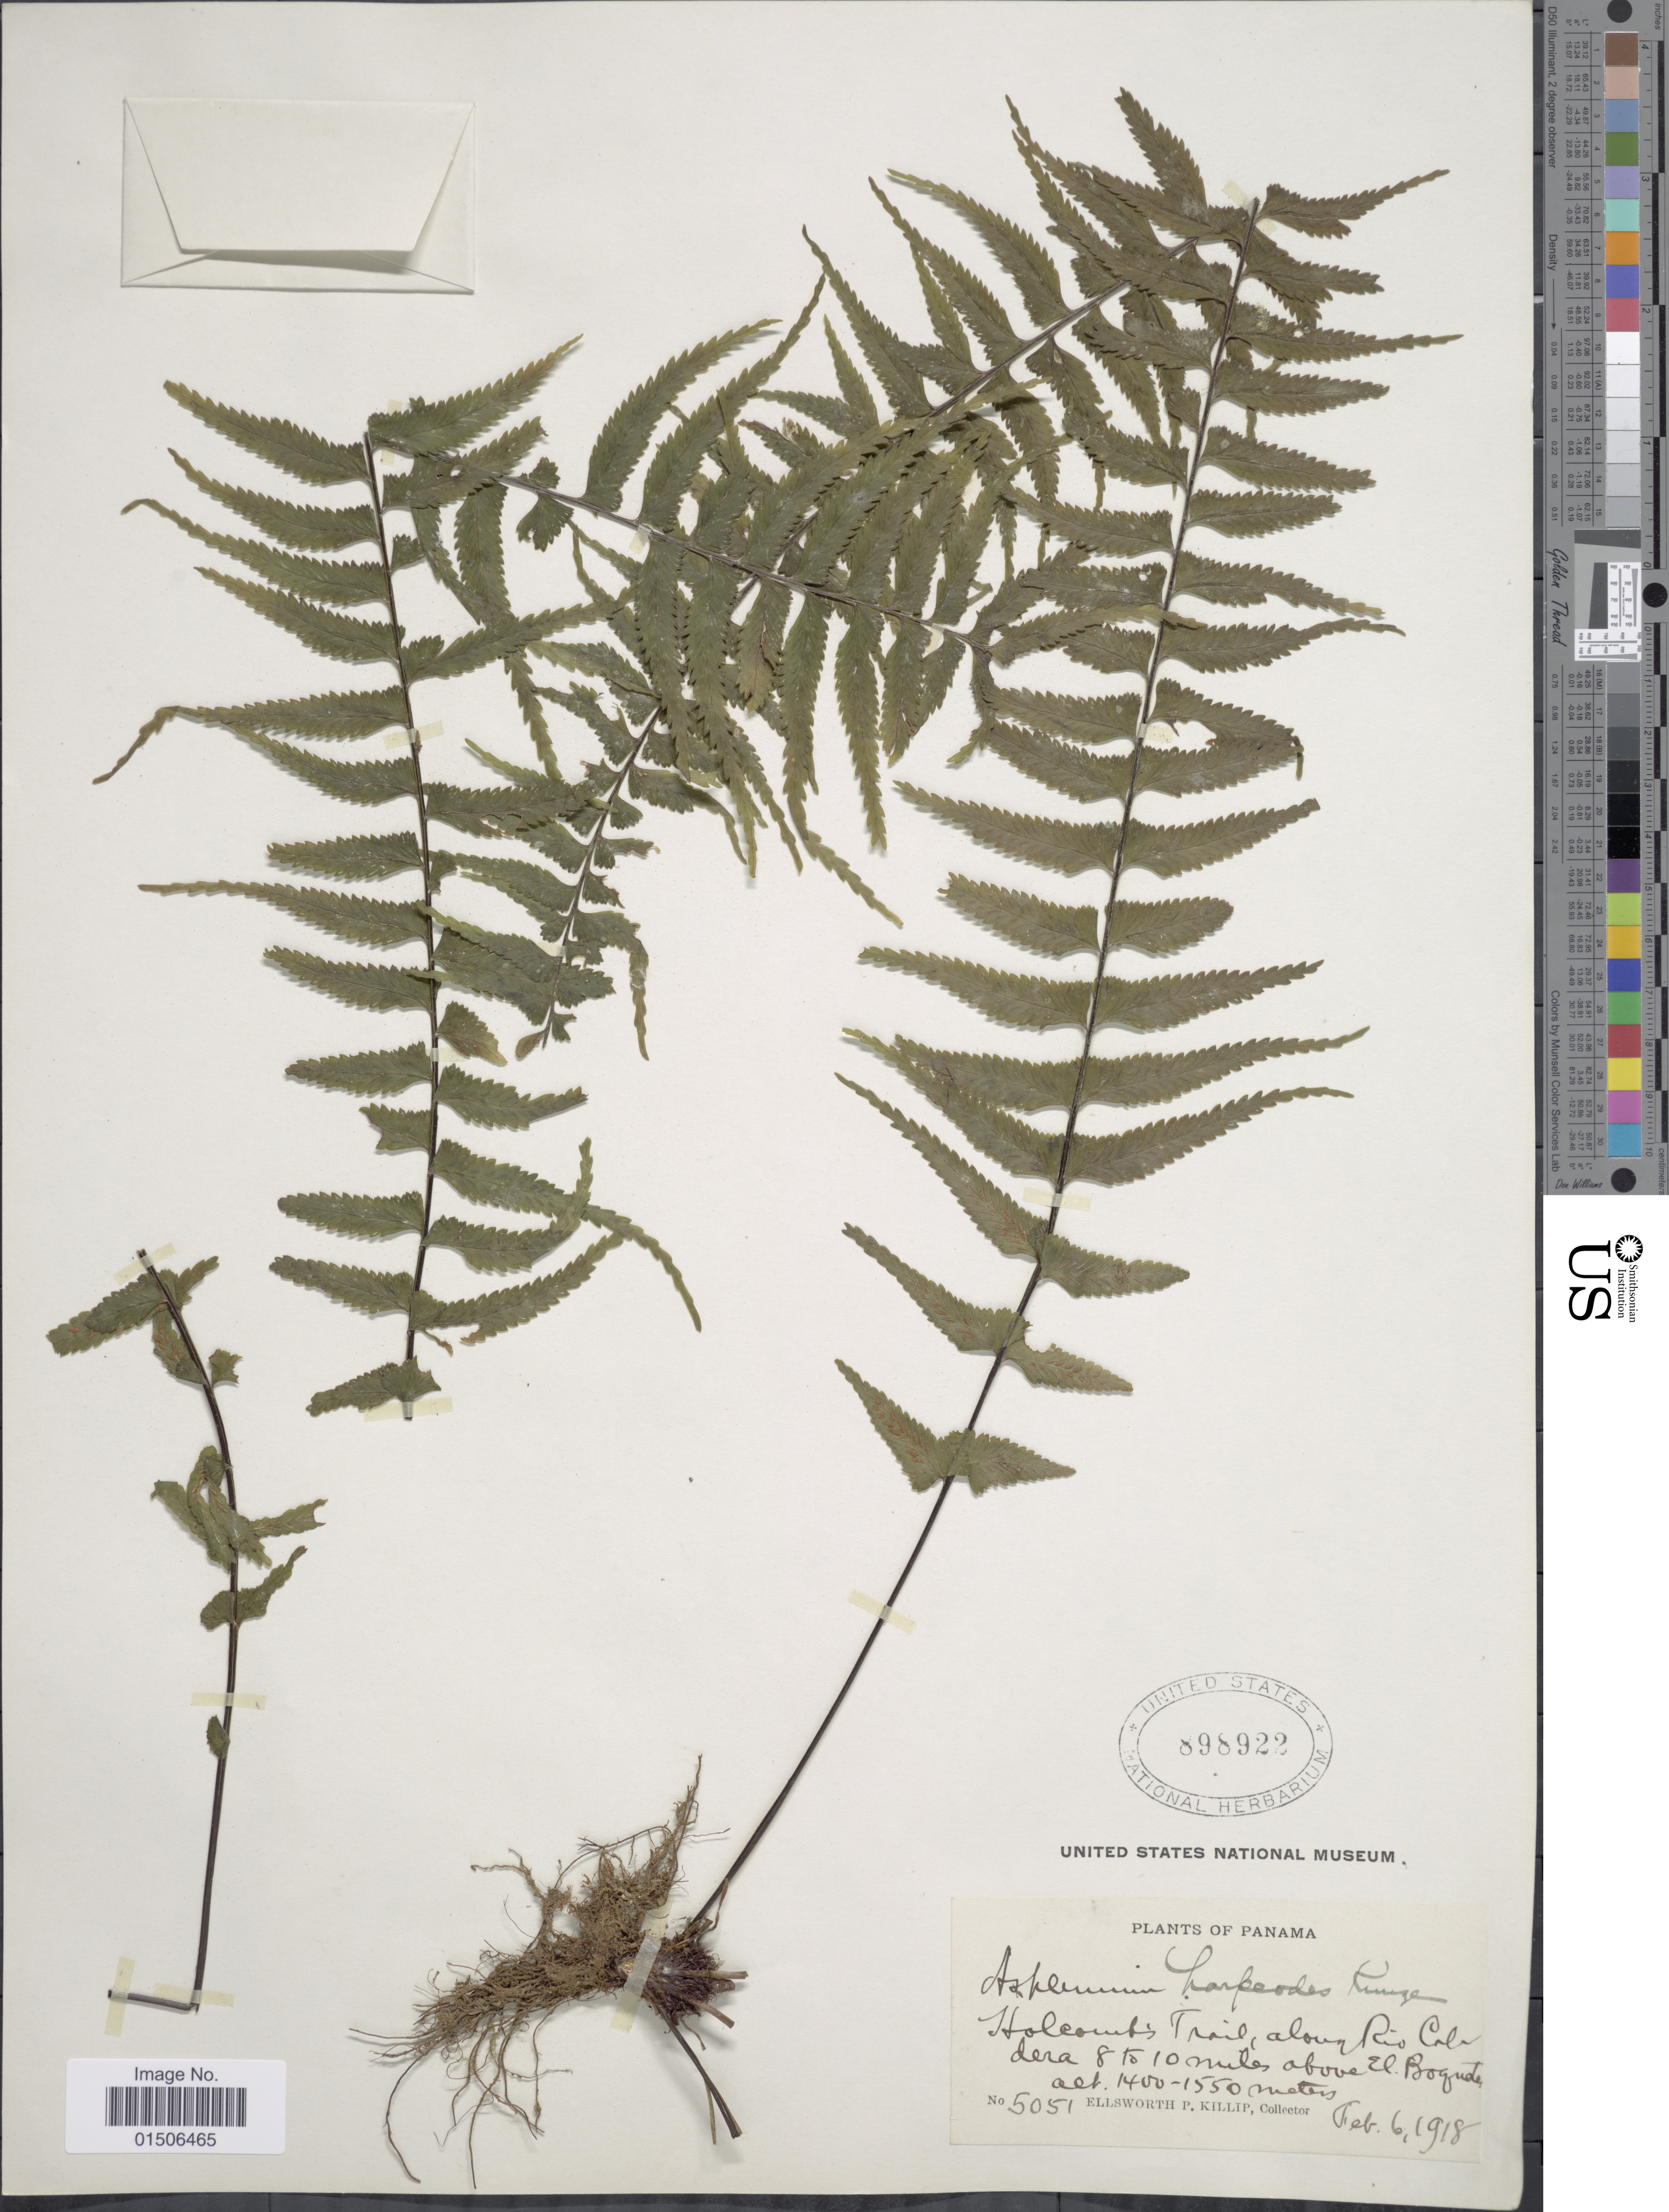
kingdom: Plantae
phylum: Tracheophyta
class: Polypodiopsida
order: Polypodiales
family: Aspleniaceae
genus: Asplenium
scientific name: Asplenium harpeodes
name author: Kunze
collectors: E. P. Killip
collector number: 5051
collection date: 1918-02-06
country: Panama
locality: Holcomb's Trail, along Rio Caldera 8 to 10 miles above El Boquete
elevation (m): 1400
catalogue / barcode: US 898922